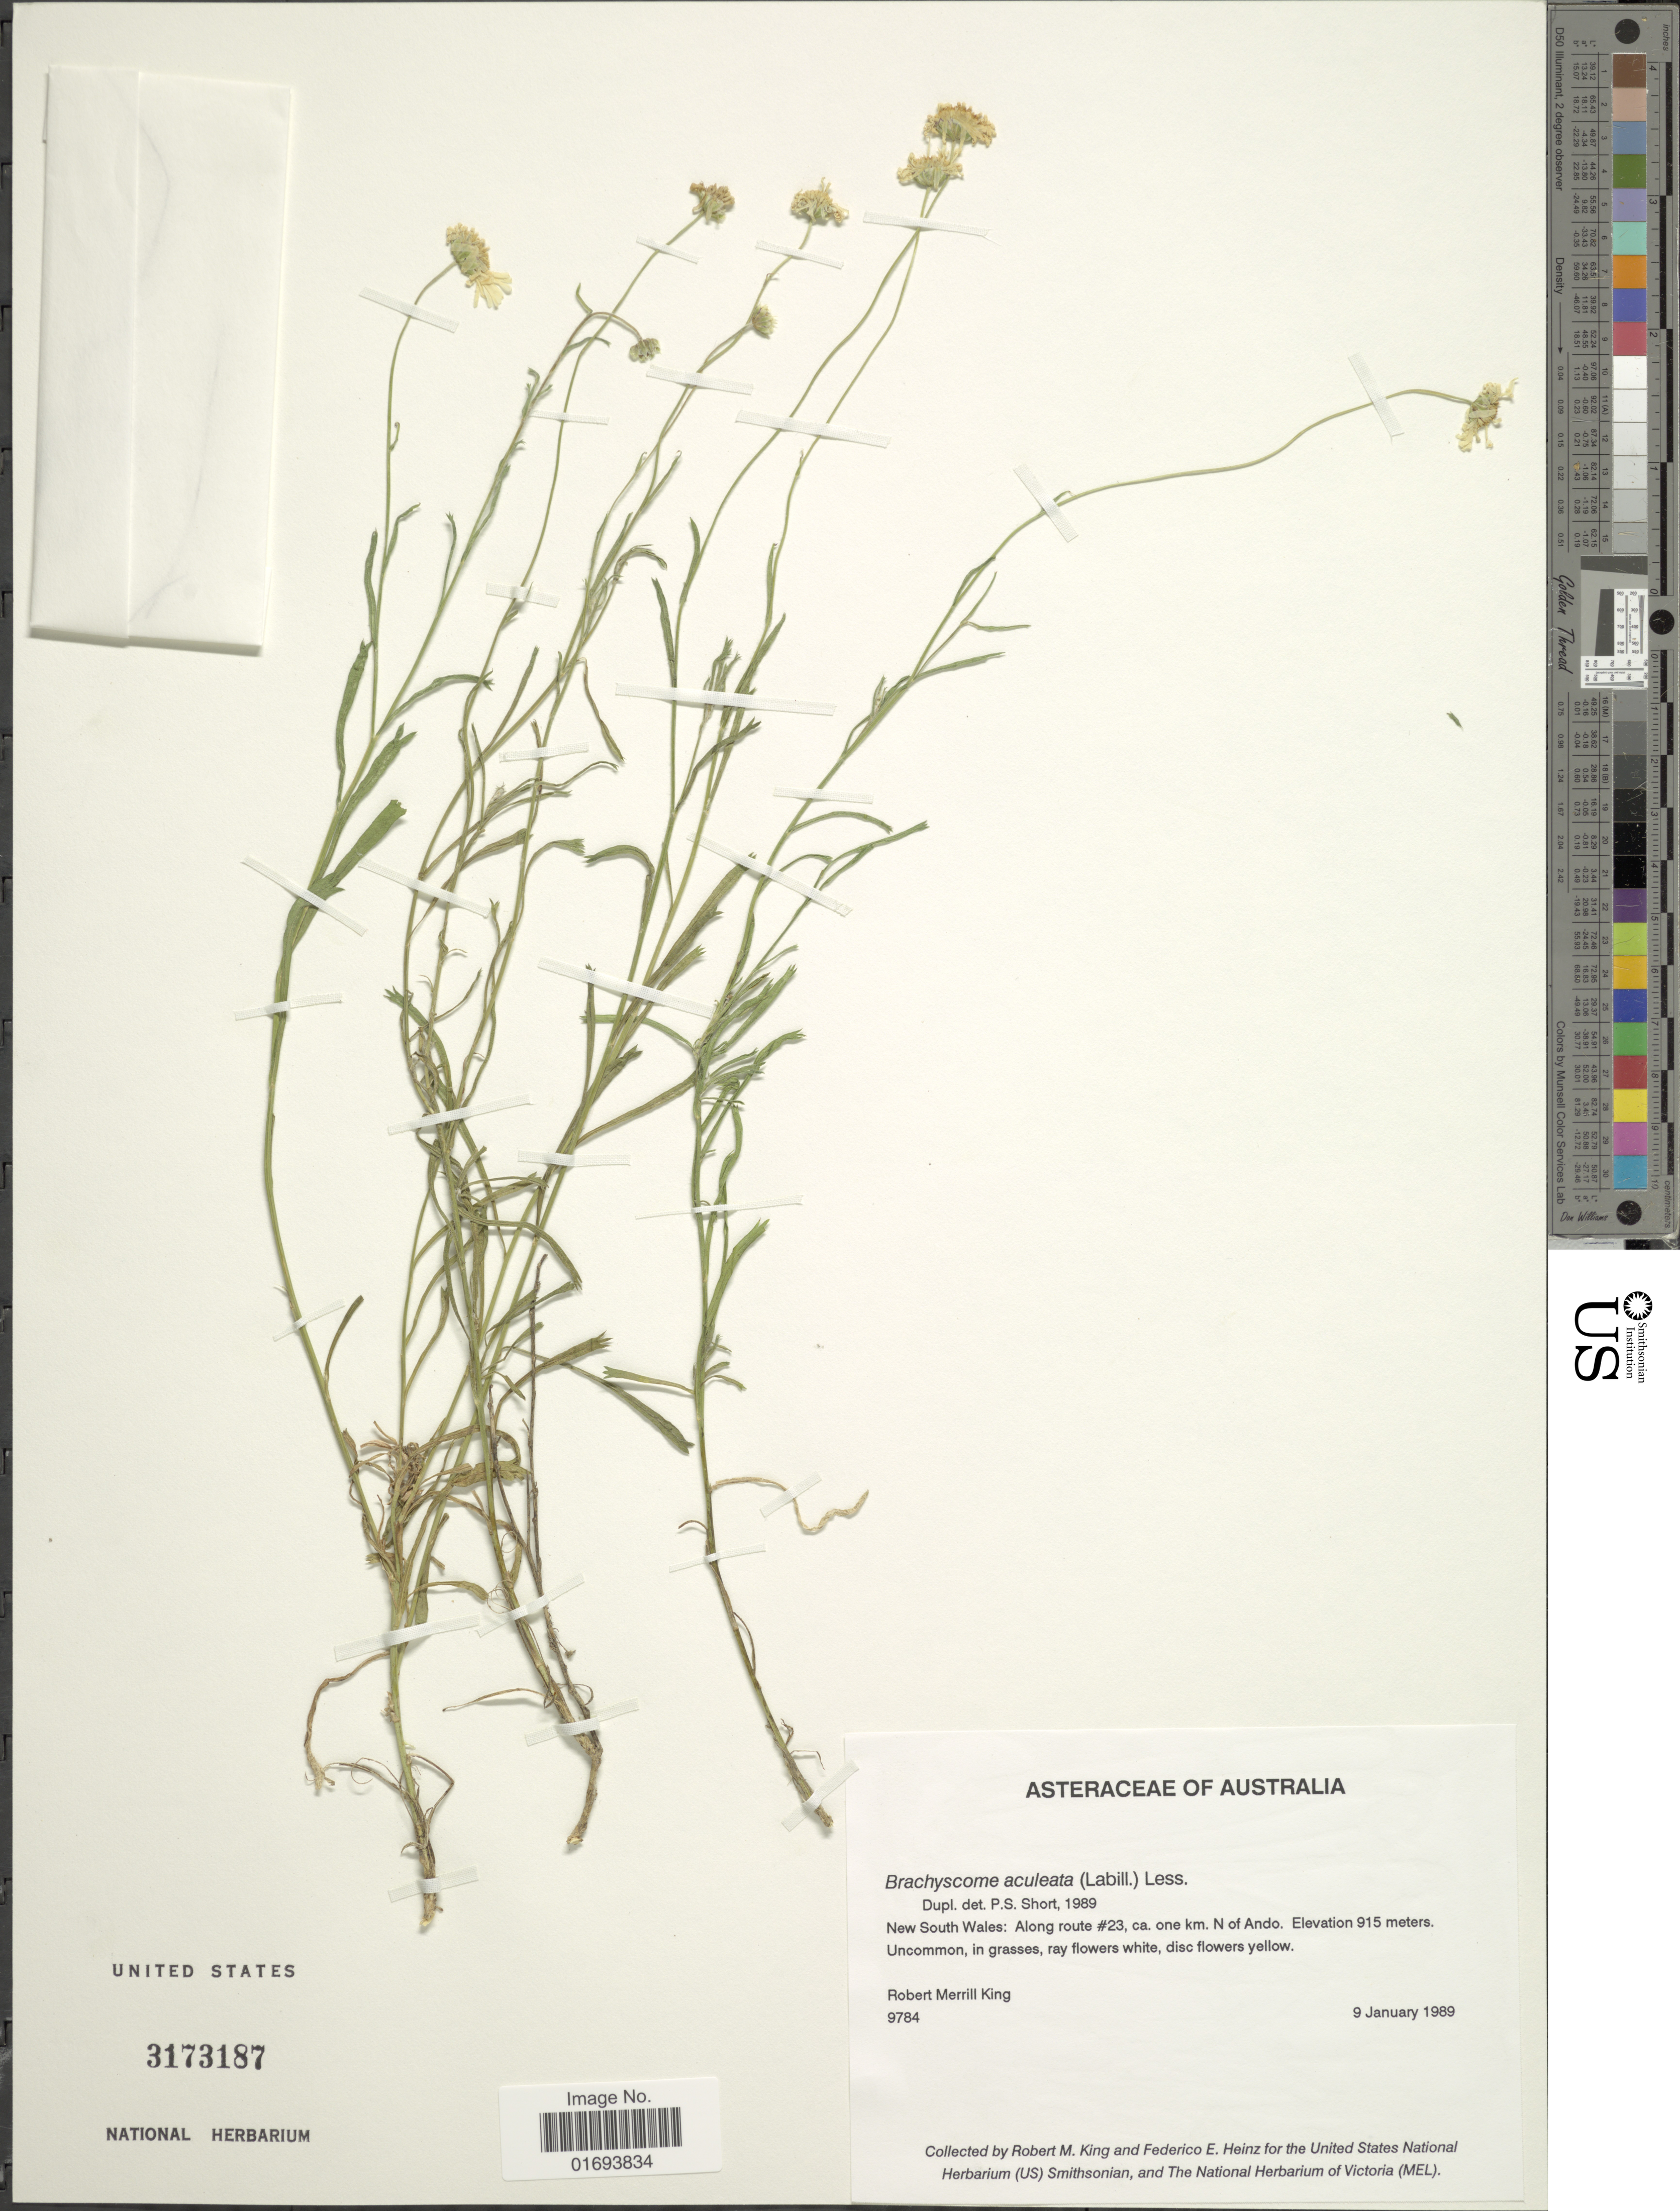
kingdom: Plantae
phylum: Tracheophyta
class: Magnoliopsida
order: Asterales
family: Asteraceae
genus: Brachyscome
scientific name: Brachyscome aculeata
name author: (Labill.) Less.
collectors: R. M. King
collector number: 9784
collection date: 1989-01-09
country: Australia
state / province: New South Wales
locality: New South Wales Wales: Along route #23, ca. one km. N of Ando.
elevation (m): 915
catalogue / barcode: US 3173187